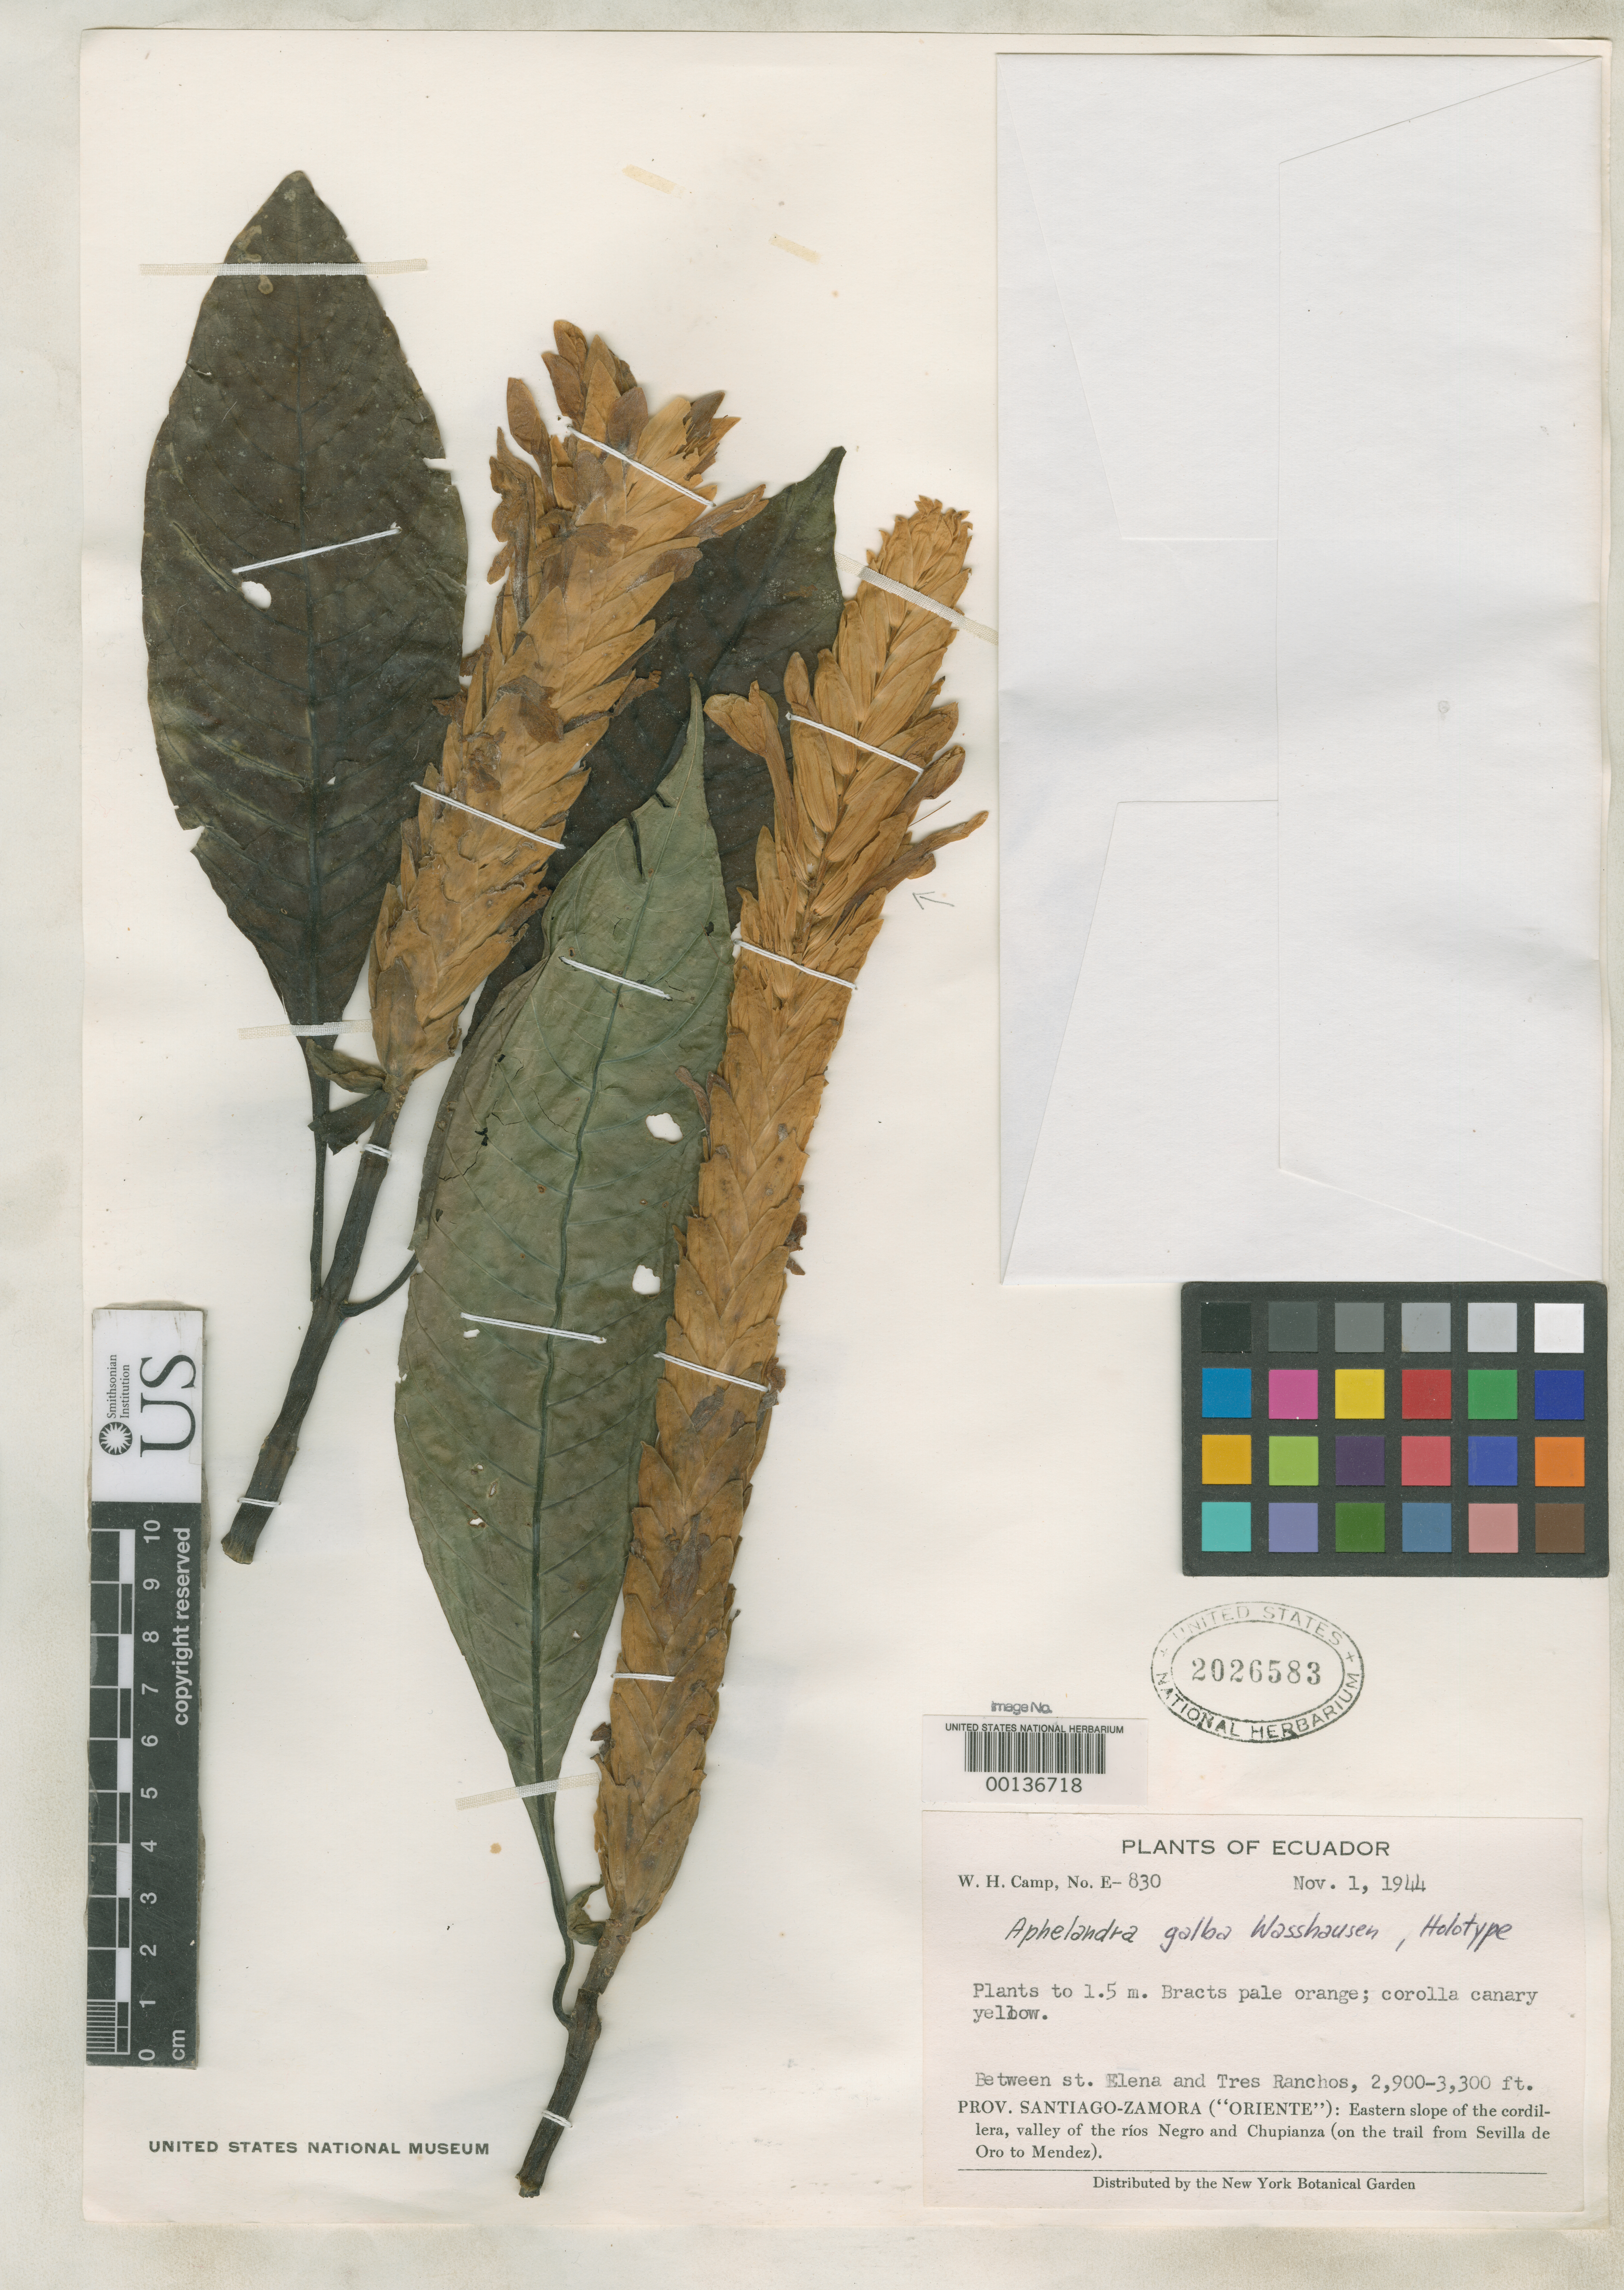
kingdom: Plantae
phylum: Tracheophyta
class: Magnoliopsida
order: Lamiales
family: Acanthaceae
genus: Aphelandra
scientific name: Aphelandra galba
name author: Wassh.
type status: Holotype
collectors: W. H. Camp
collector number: E-830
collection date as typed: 01 Nov 1944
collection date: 1944-11-01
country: Ecuador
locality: Santiago-Zamora.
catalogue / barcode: US 2026583